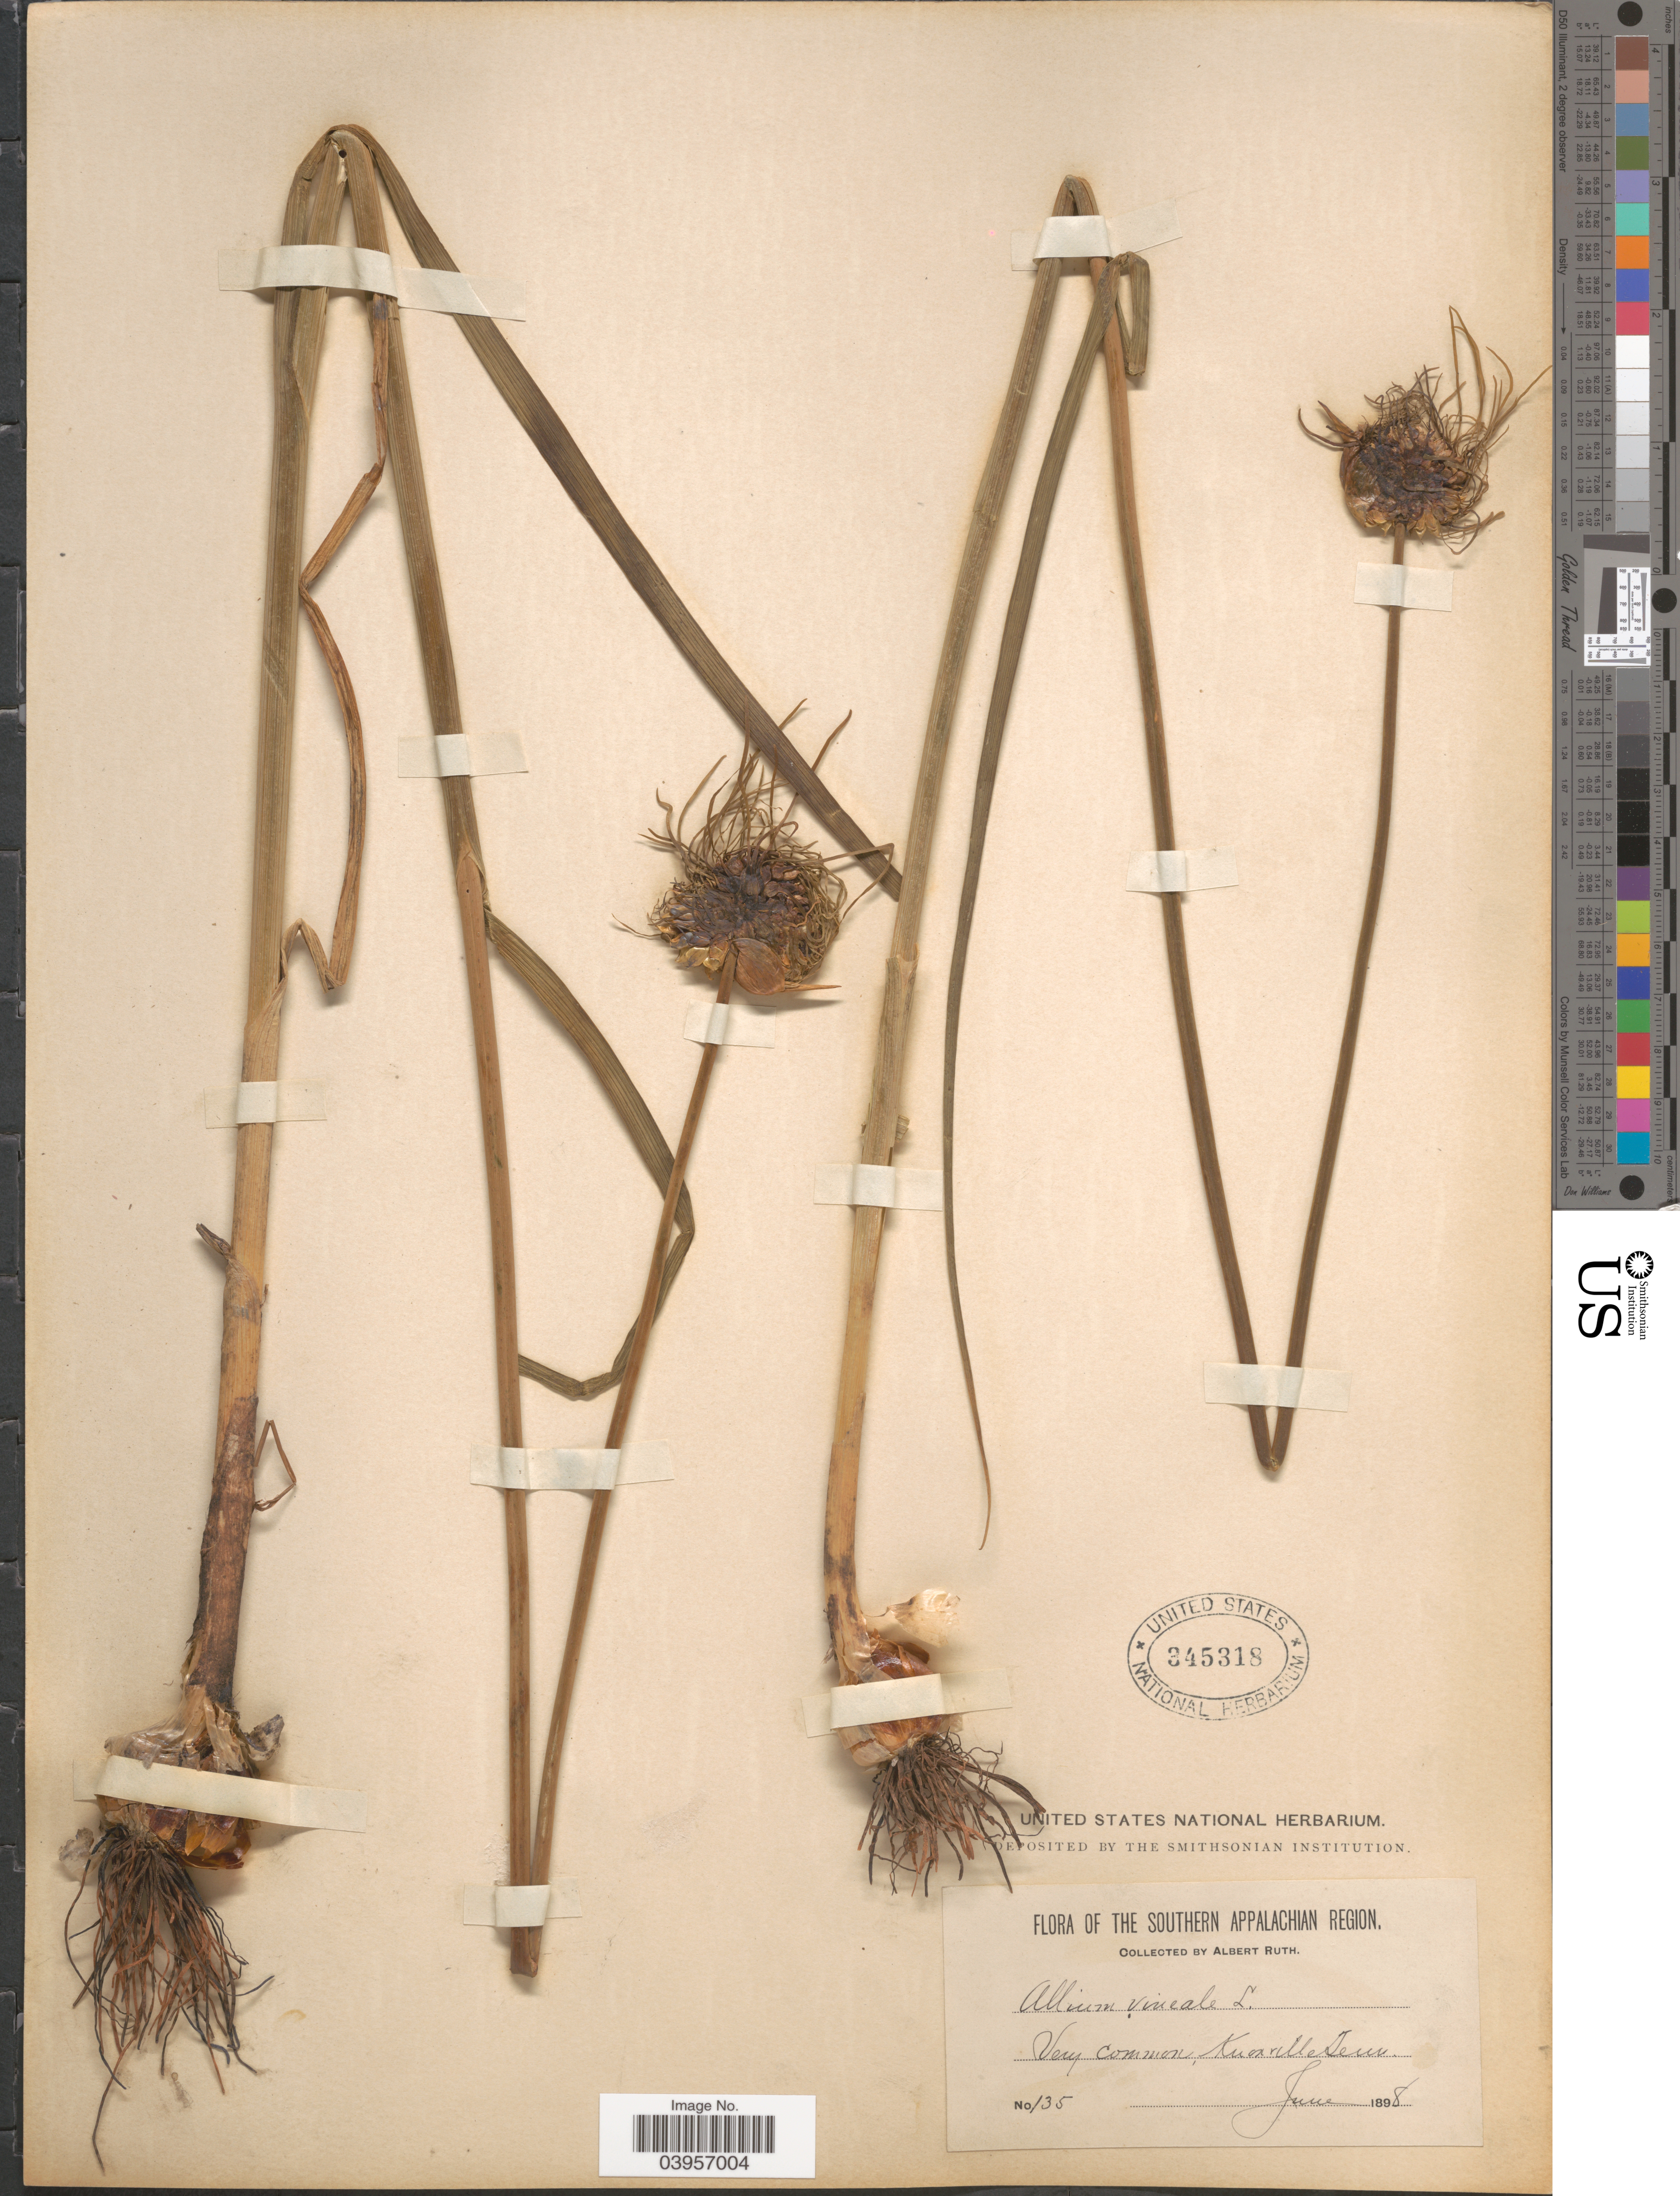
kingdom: Plantae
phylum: Tracheophyta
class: Liliopsida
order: Asparagales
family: Amaryllidaceae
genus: Allium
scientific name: Allium vineale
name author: L.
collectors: A. Ruth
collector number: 135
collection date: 1898-06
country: United States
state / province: Tennessee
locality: Southern Appalachian Region. Knoxville.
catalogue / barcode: US 345318